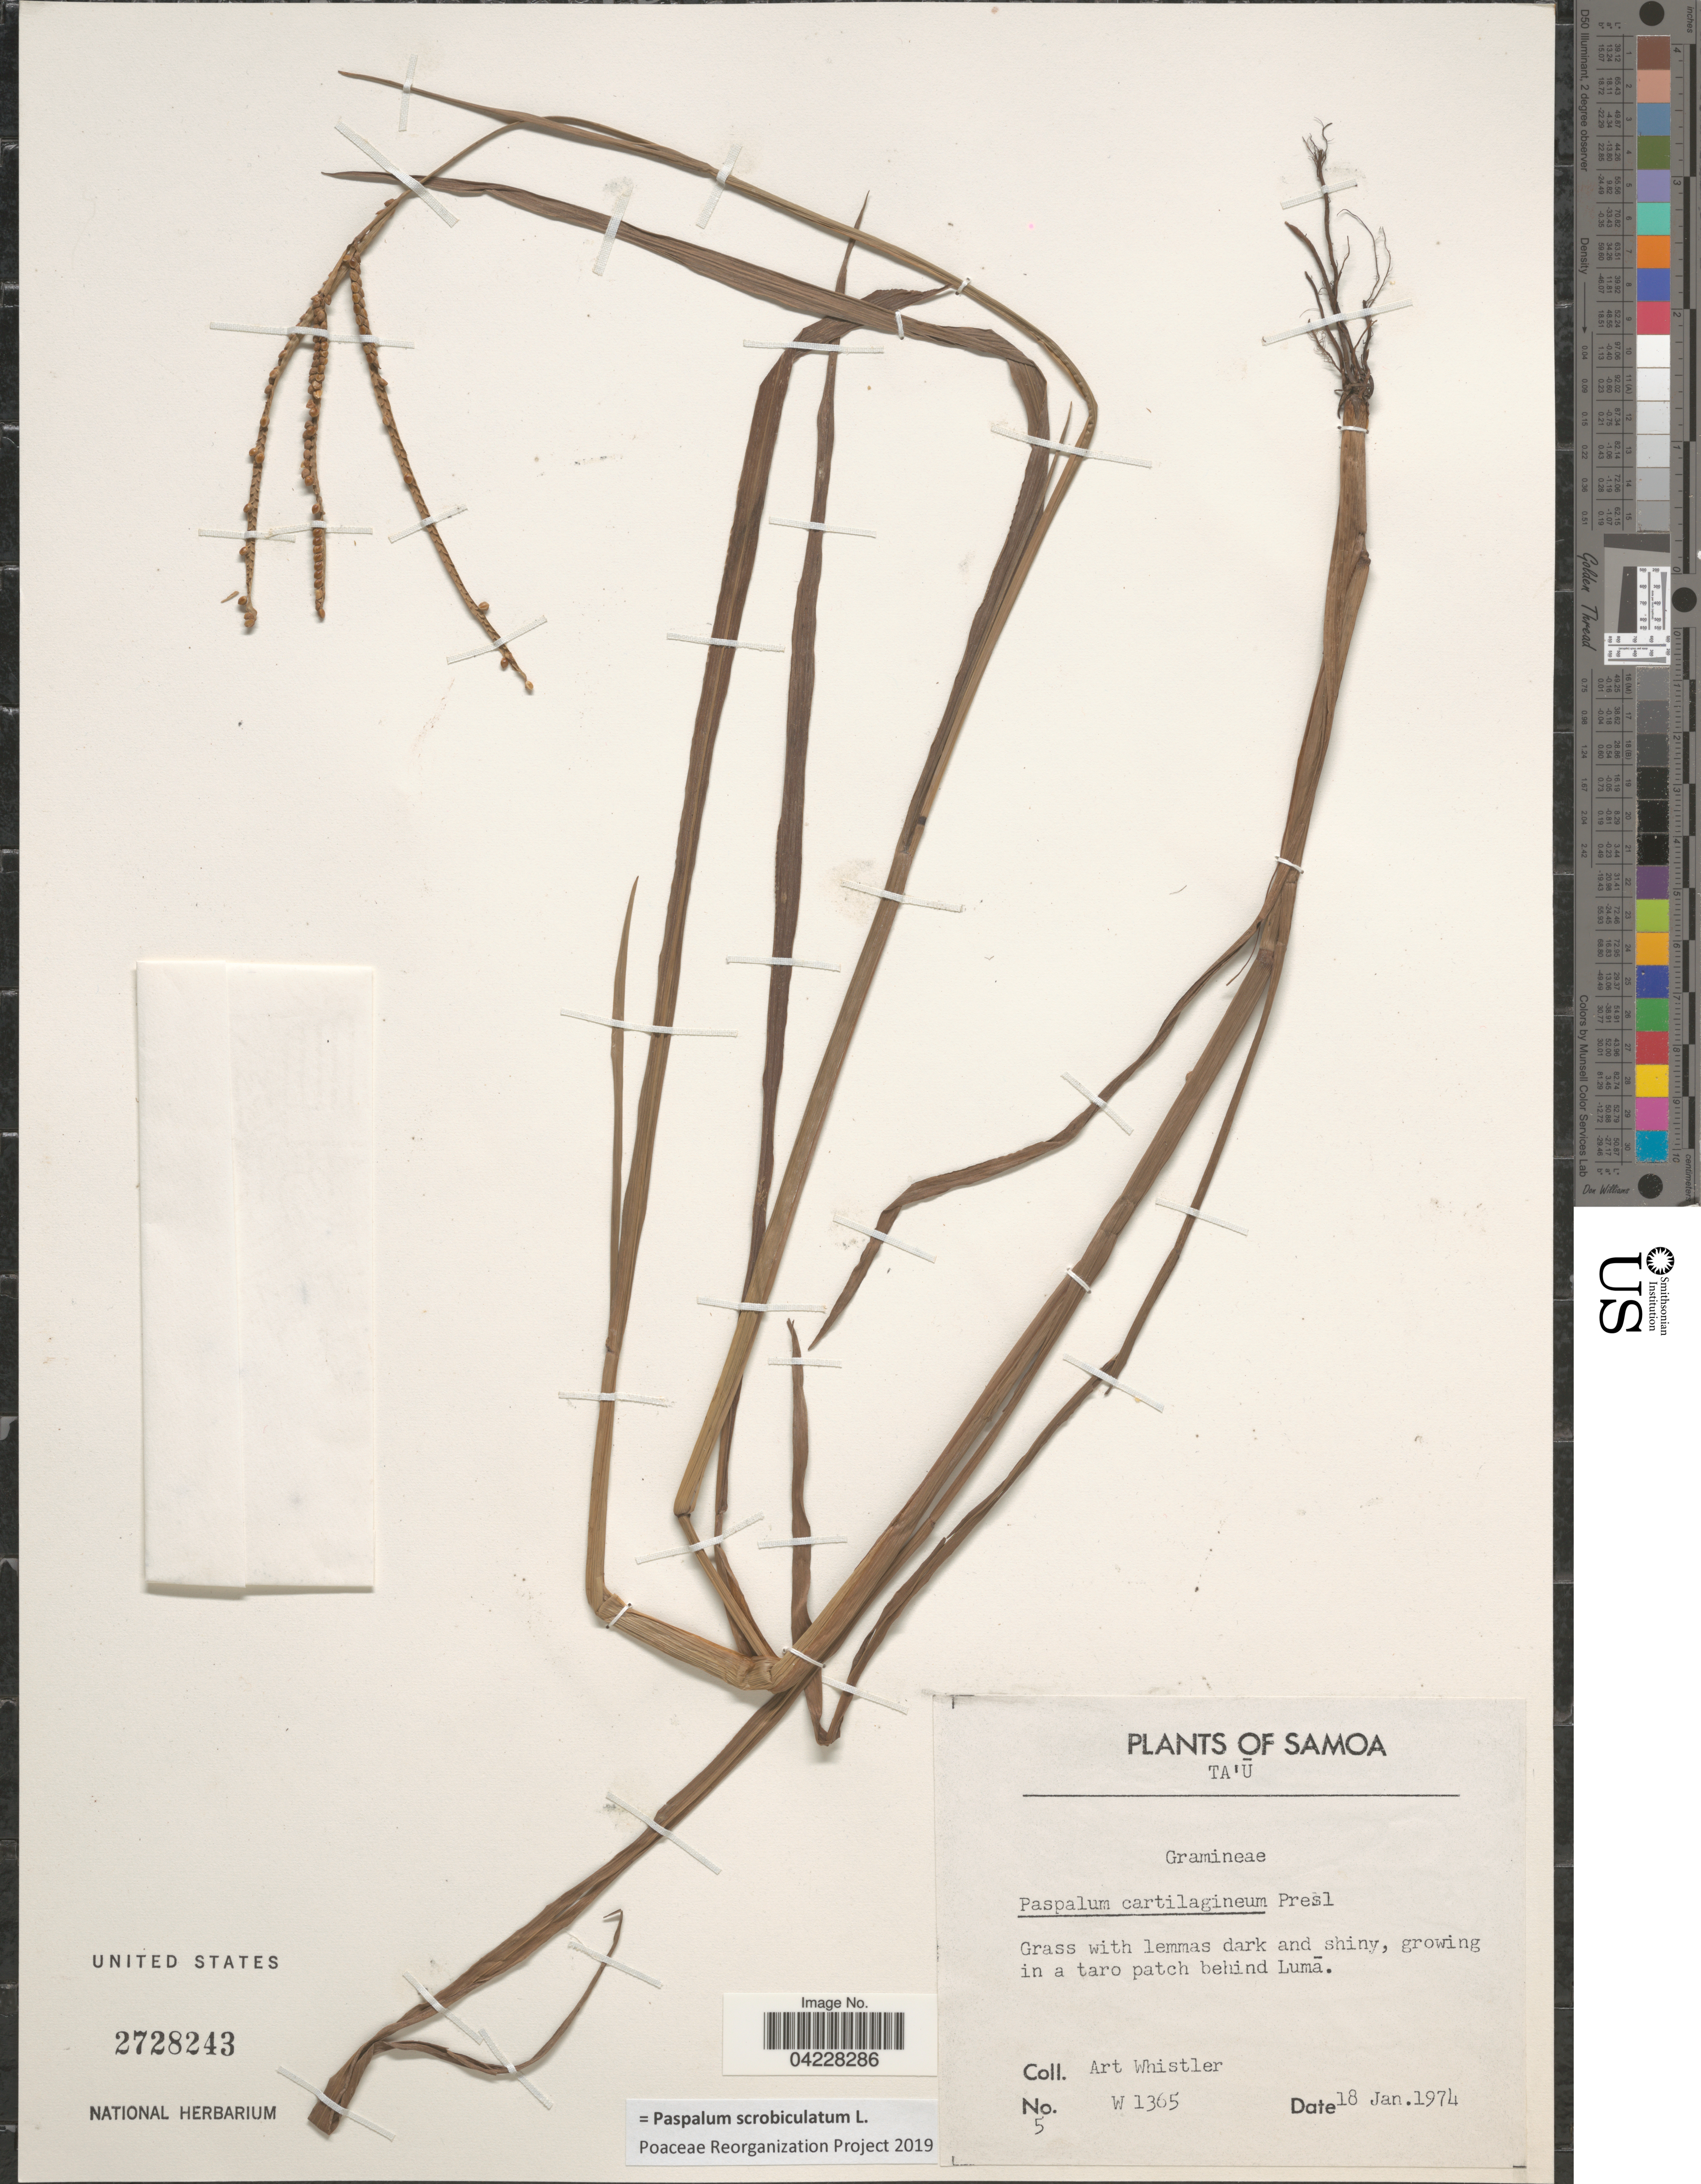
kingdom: Plantae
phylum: Tracheophyta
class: Liliopsida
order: Poales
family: Poaceae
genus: Paspalum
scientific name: Paspalum scrobiculatum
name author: L.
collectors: A. Whistler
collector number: W1365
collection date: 1974-01-18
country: American Samoa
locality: Samoa. Ta'ū. Grass with lemmas dark and shiny, growing in a taro patch behind Lumā.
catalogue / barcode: US 2728243